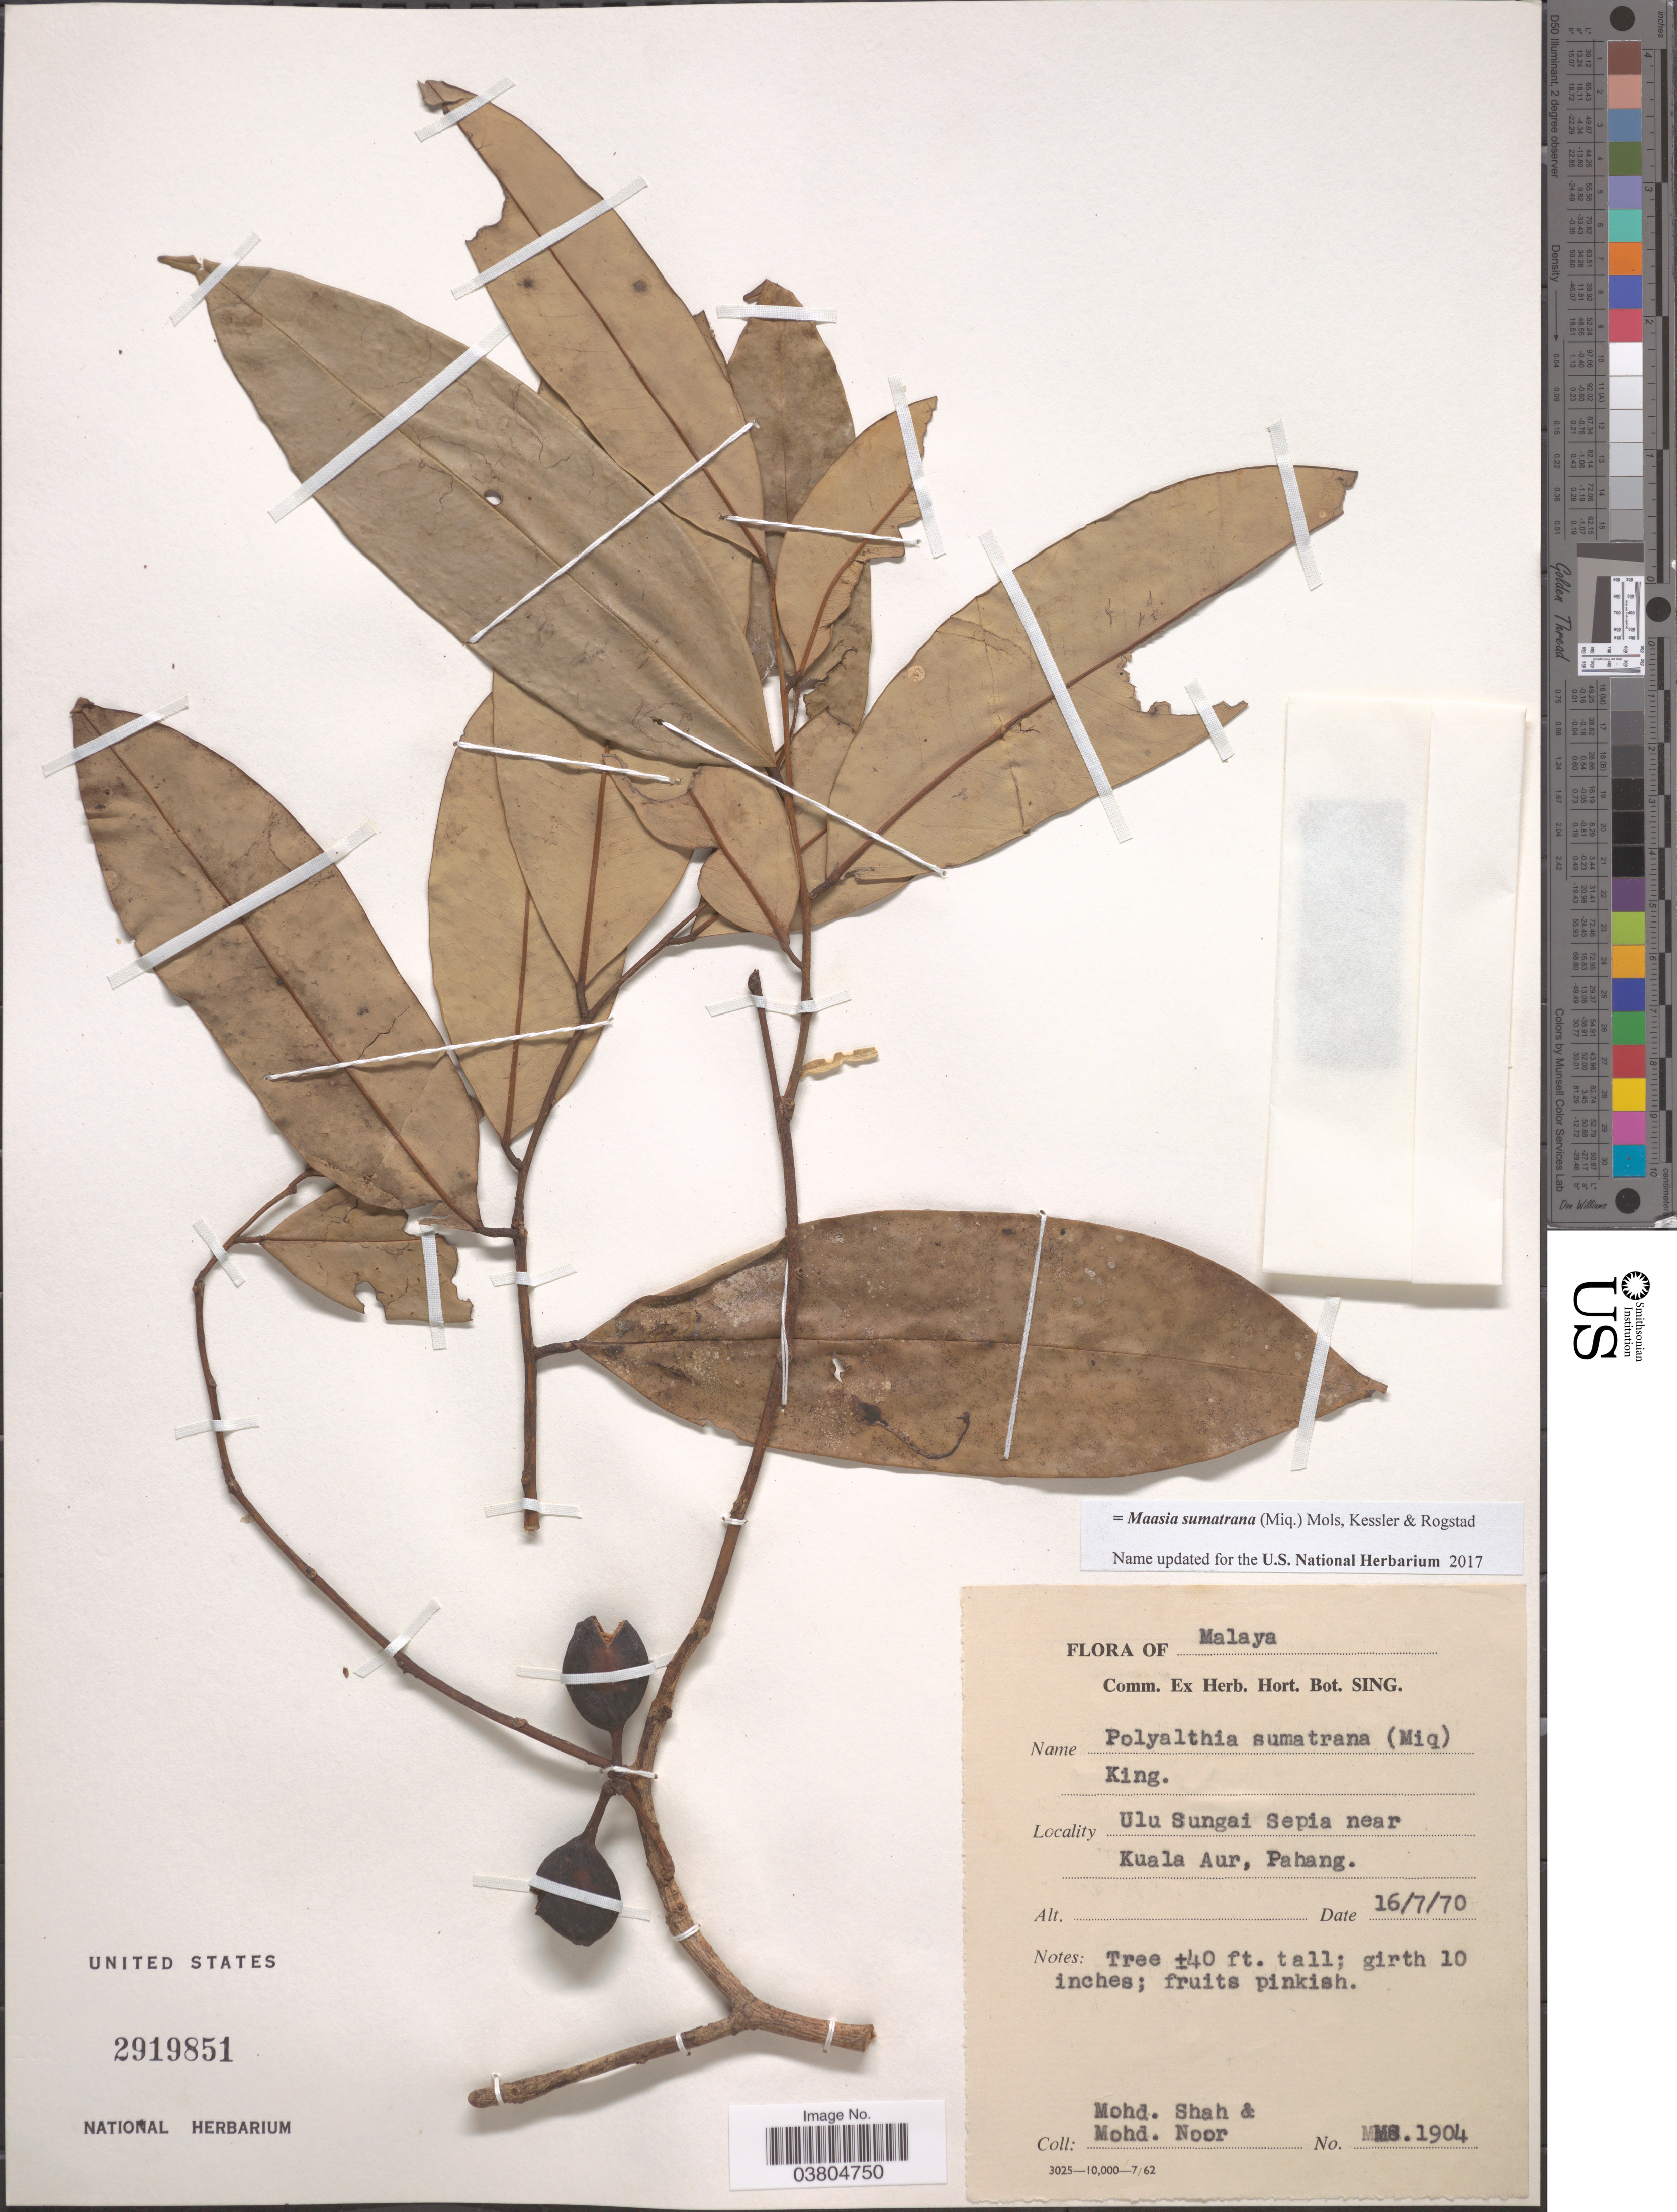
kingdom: Plantae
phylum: Tracheophyta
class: Magnoliopsida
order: Magnoliales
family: Annonaceae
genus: Maasia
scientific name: Maasia sumatrana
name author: (Miq.) Mols et al.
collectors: M. Shah & M. Noor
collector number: MS1904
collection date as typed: Transcribed d/m/y: 16/7/70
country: Malaysia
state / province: Pahang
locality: Malaya. Ulu Sungai Sepia near Kuala Aur.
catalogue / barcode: US 2919851